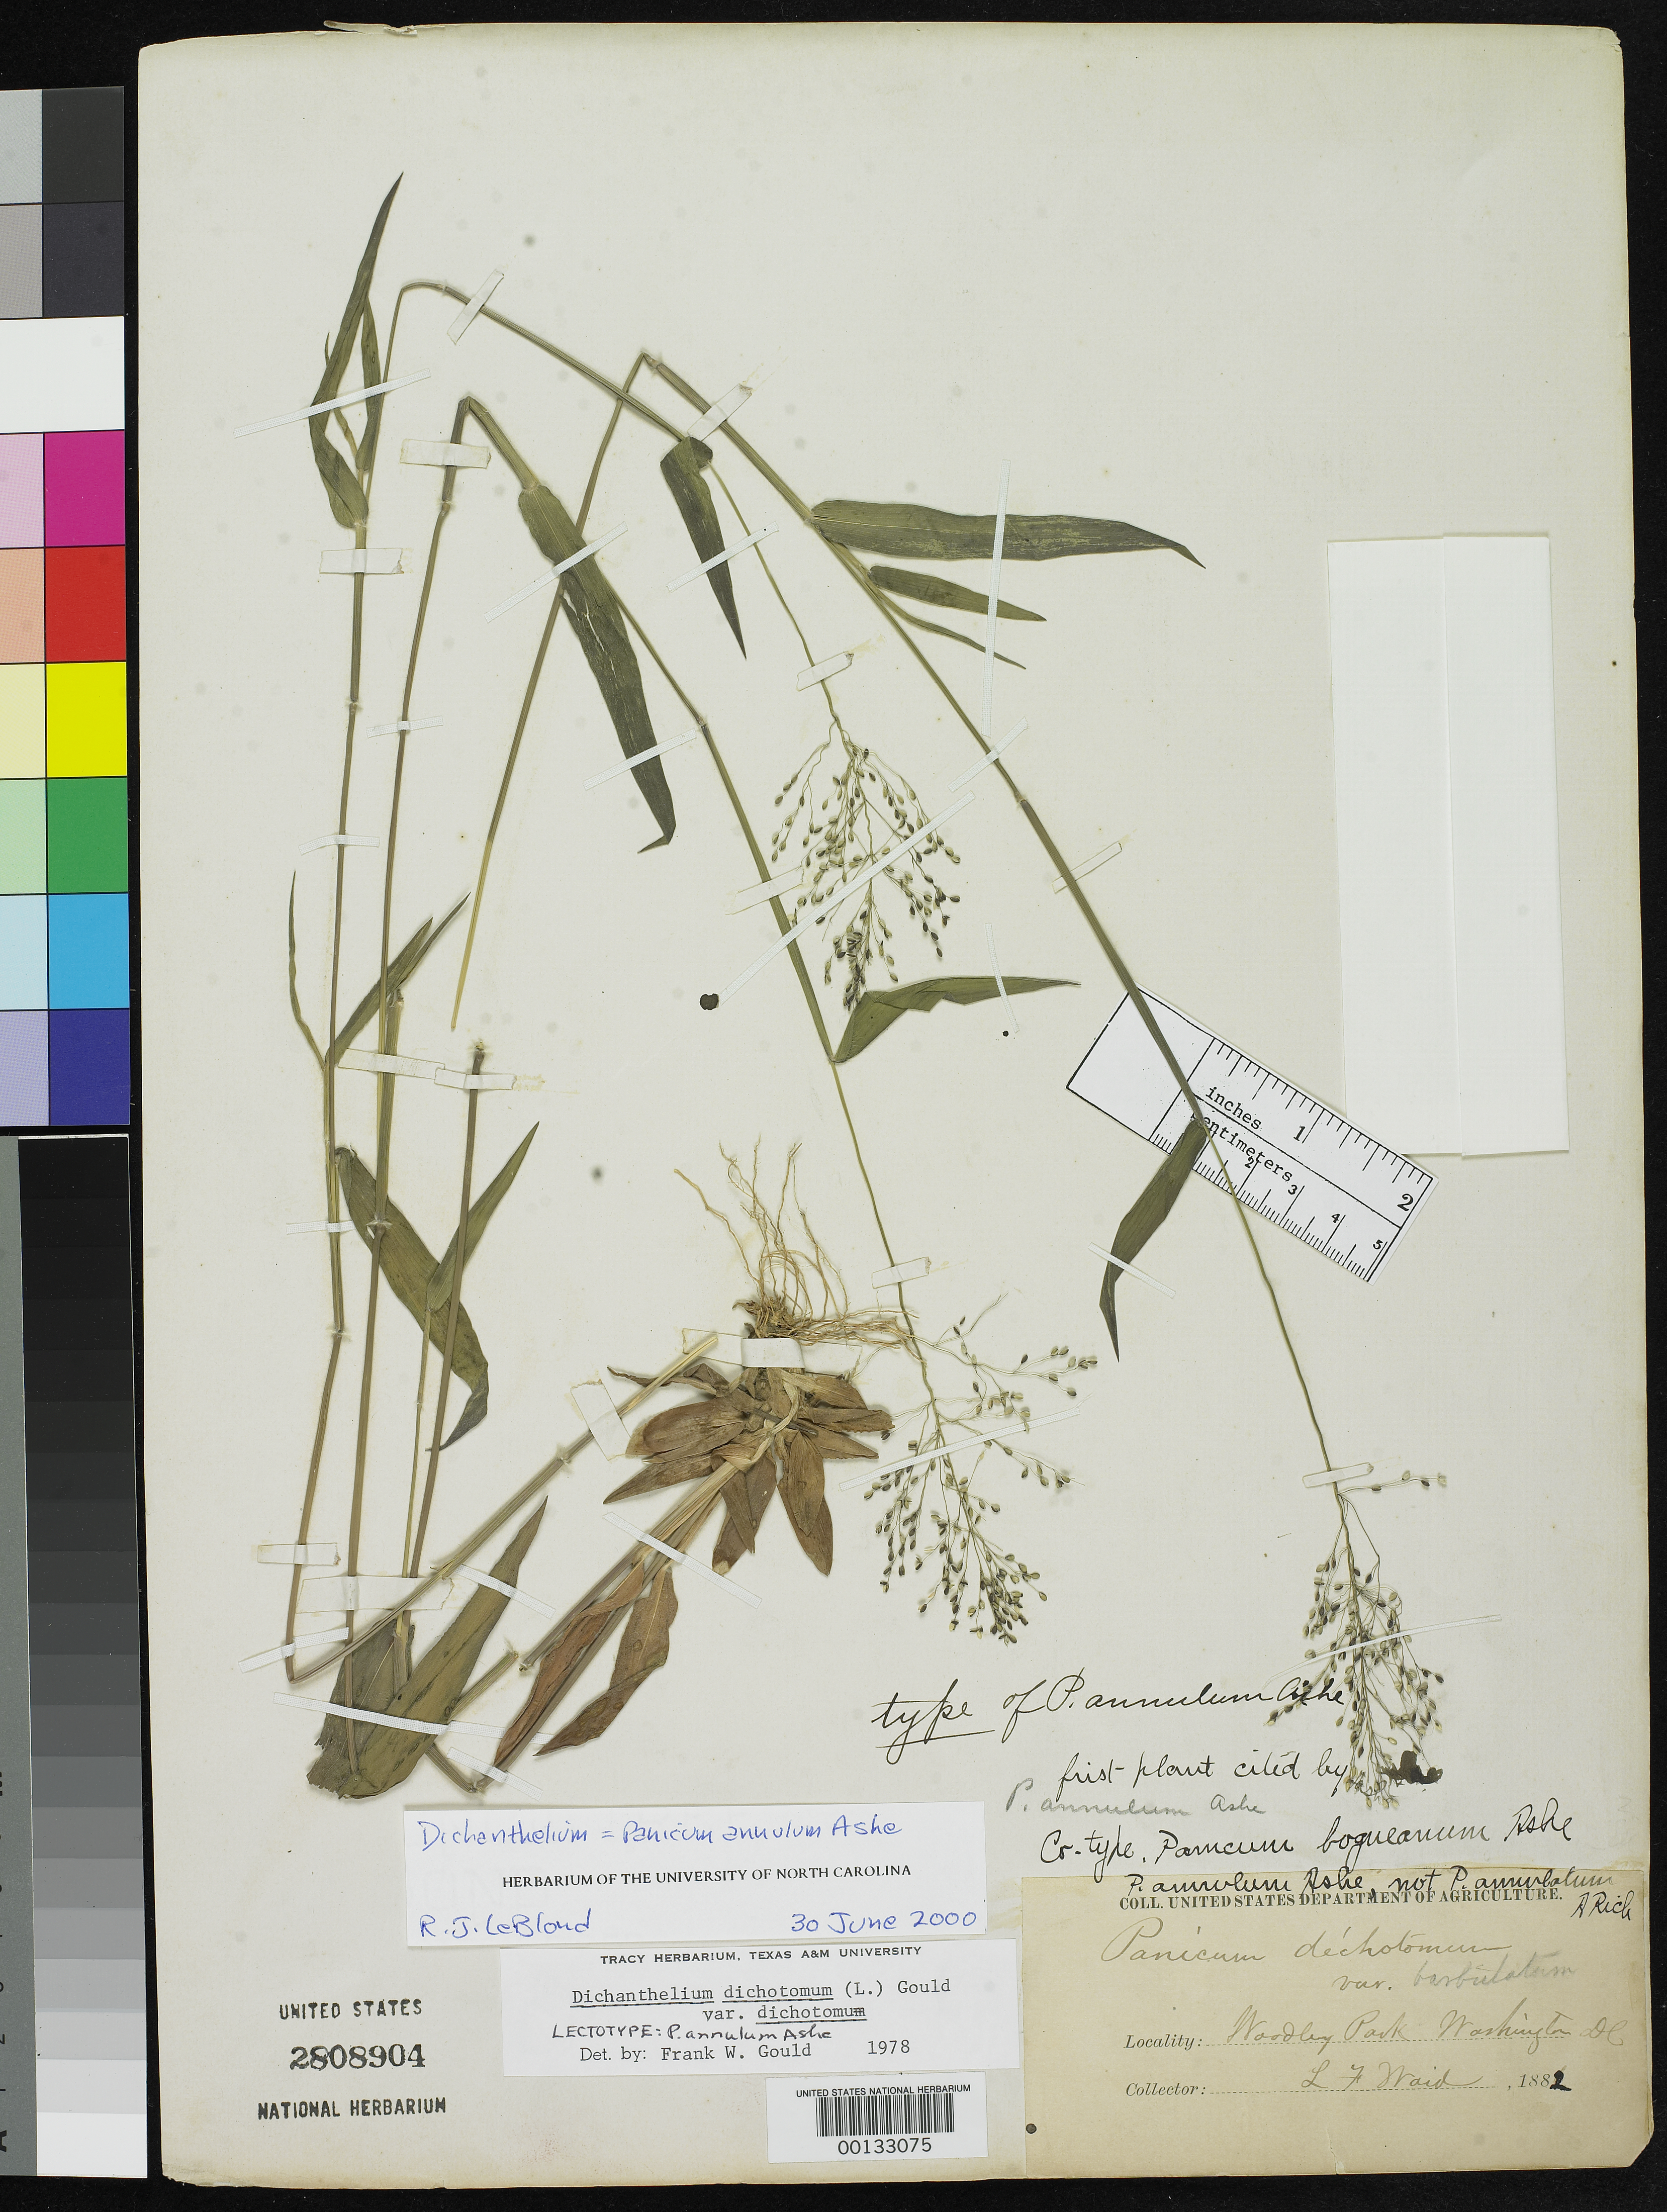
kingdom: Plantae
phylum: Tracheophyta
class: Liliopsida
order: Poales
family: Poaceae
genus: Panicum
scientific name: Panicum annulum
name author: Ashe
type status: Syntype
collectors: L. F. Ward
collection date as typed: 1892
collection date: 1892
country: United States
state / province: District of Columbia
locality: Woodley Park.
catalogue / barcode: US 2808904